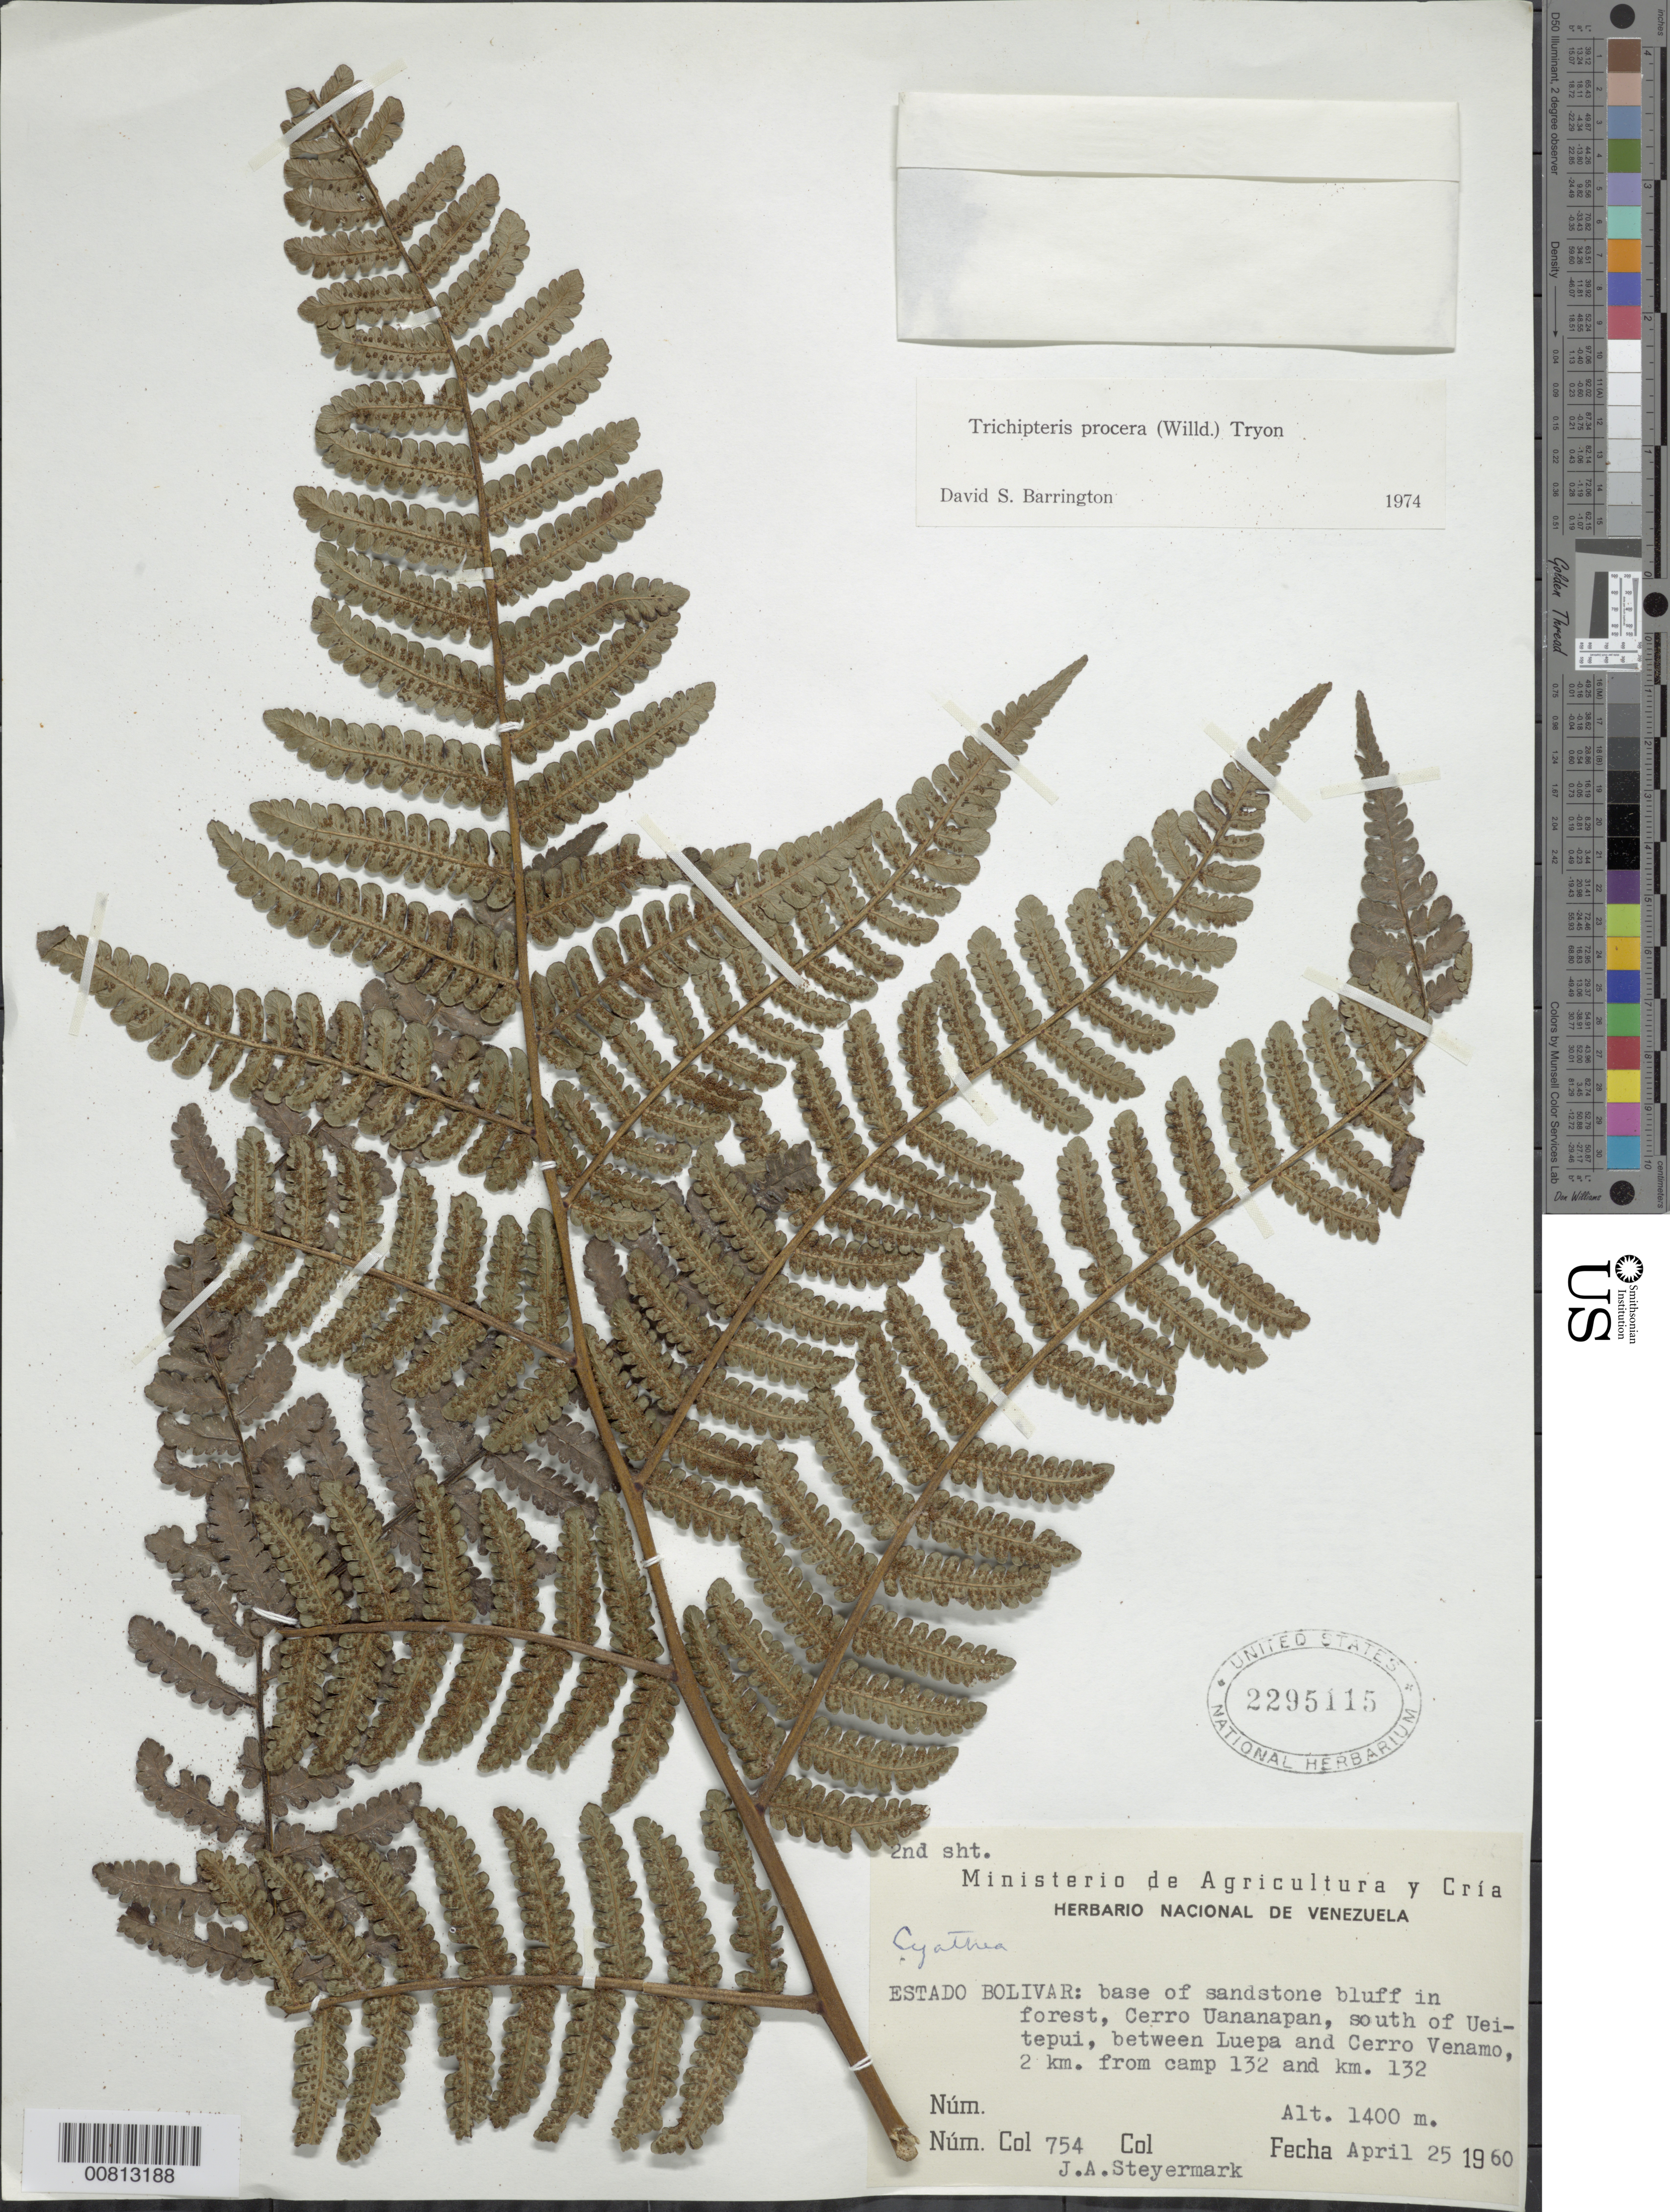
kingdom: Plantae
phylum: Tracheophyta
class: Polypodiopsida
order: Cyatheales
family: Cyatheaceae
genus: Cyathea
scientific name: Cyathea pungens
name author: (Willd.) Domin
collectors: J. Steyermark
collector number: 754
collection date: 1960-04-25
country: Venezuela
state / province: Bolivar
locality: Base of sandstone bluff in forest, Cerro Uananapan, south of Uei-tepui, between Luepa and Cerro Venamo, 2 km. from Camp 132 and km. 132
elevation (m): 1400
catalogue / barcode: US 2295115